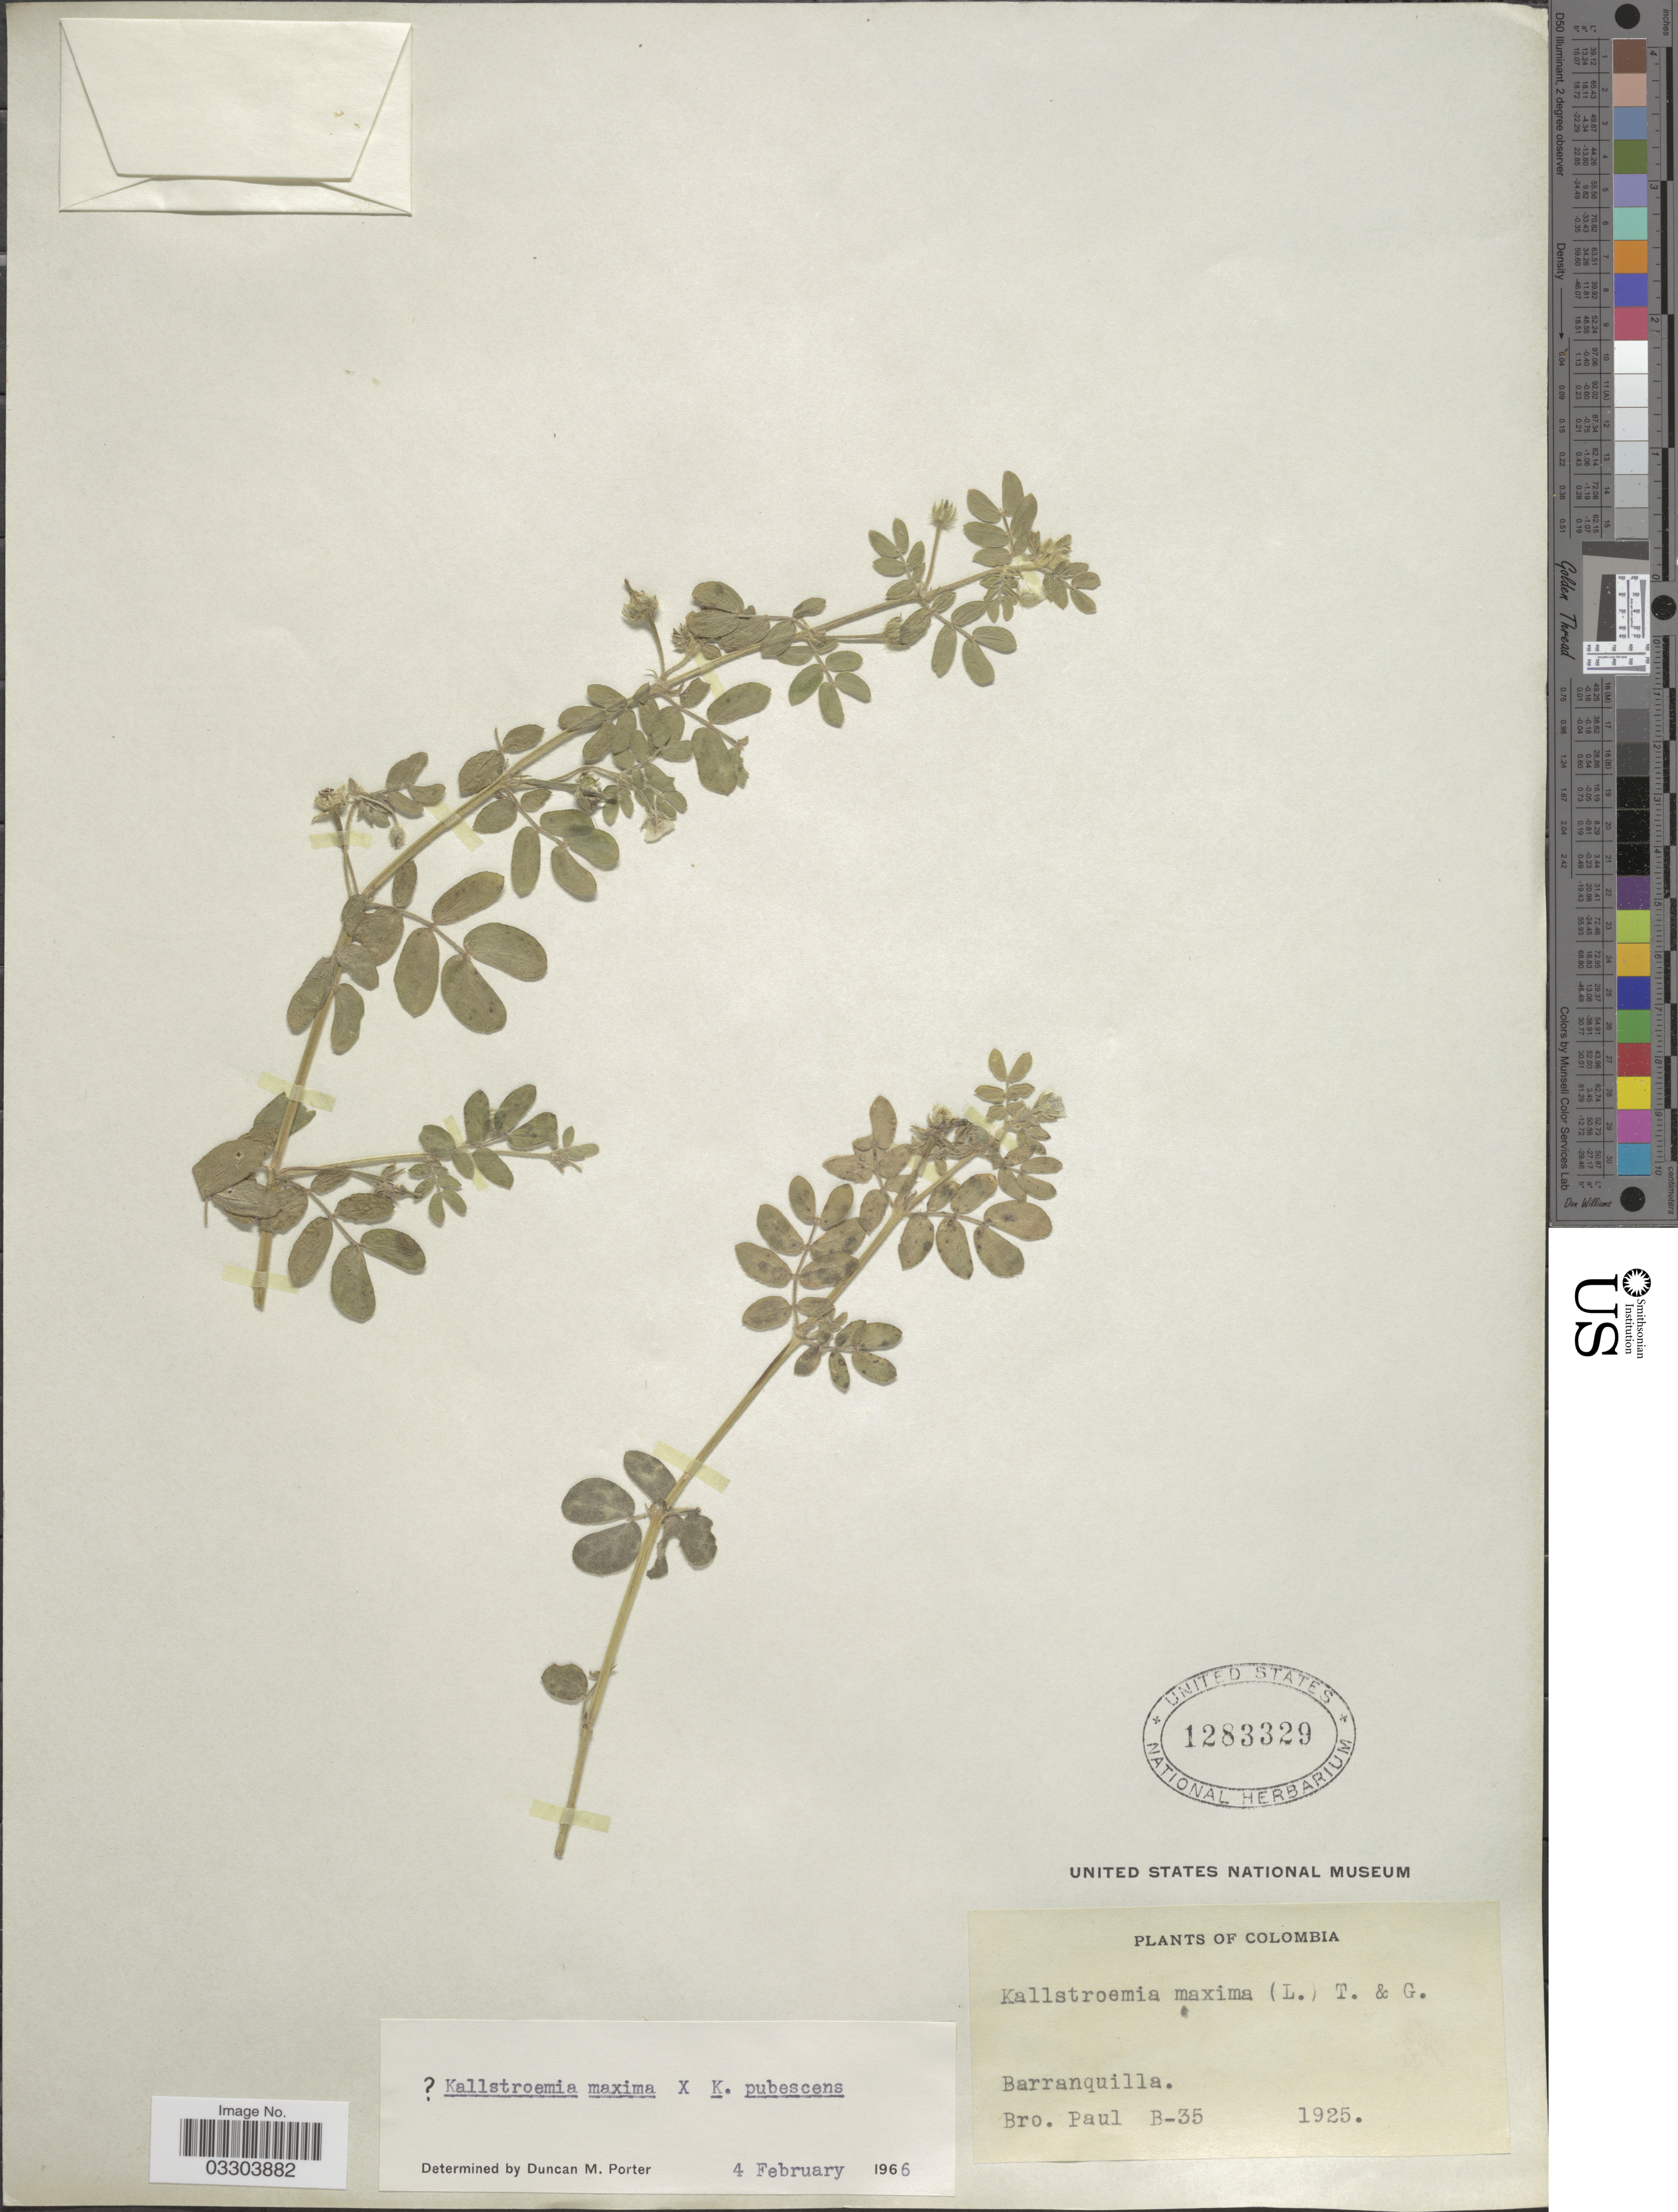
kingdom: Plantae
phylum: Tracheophyta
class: Magnoliopsida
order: Zygophyllales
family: Zygophyllaceae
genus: Kallstroemia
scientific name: Kallstroemia maxima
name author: (L.) Hook. & Arn.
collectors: B. Paul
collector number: B-35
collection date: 1925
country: Colombia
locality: Barranquilla.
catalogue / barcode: US 1283329